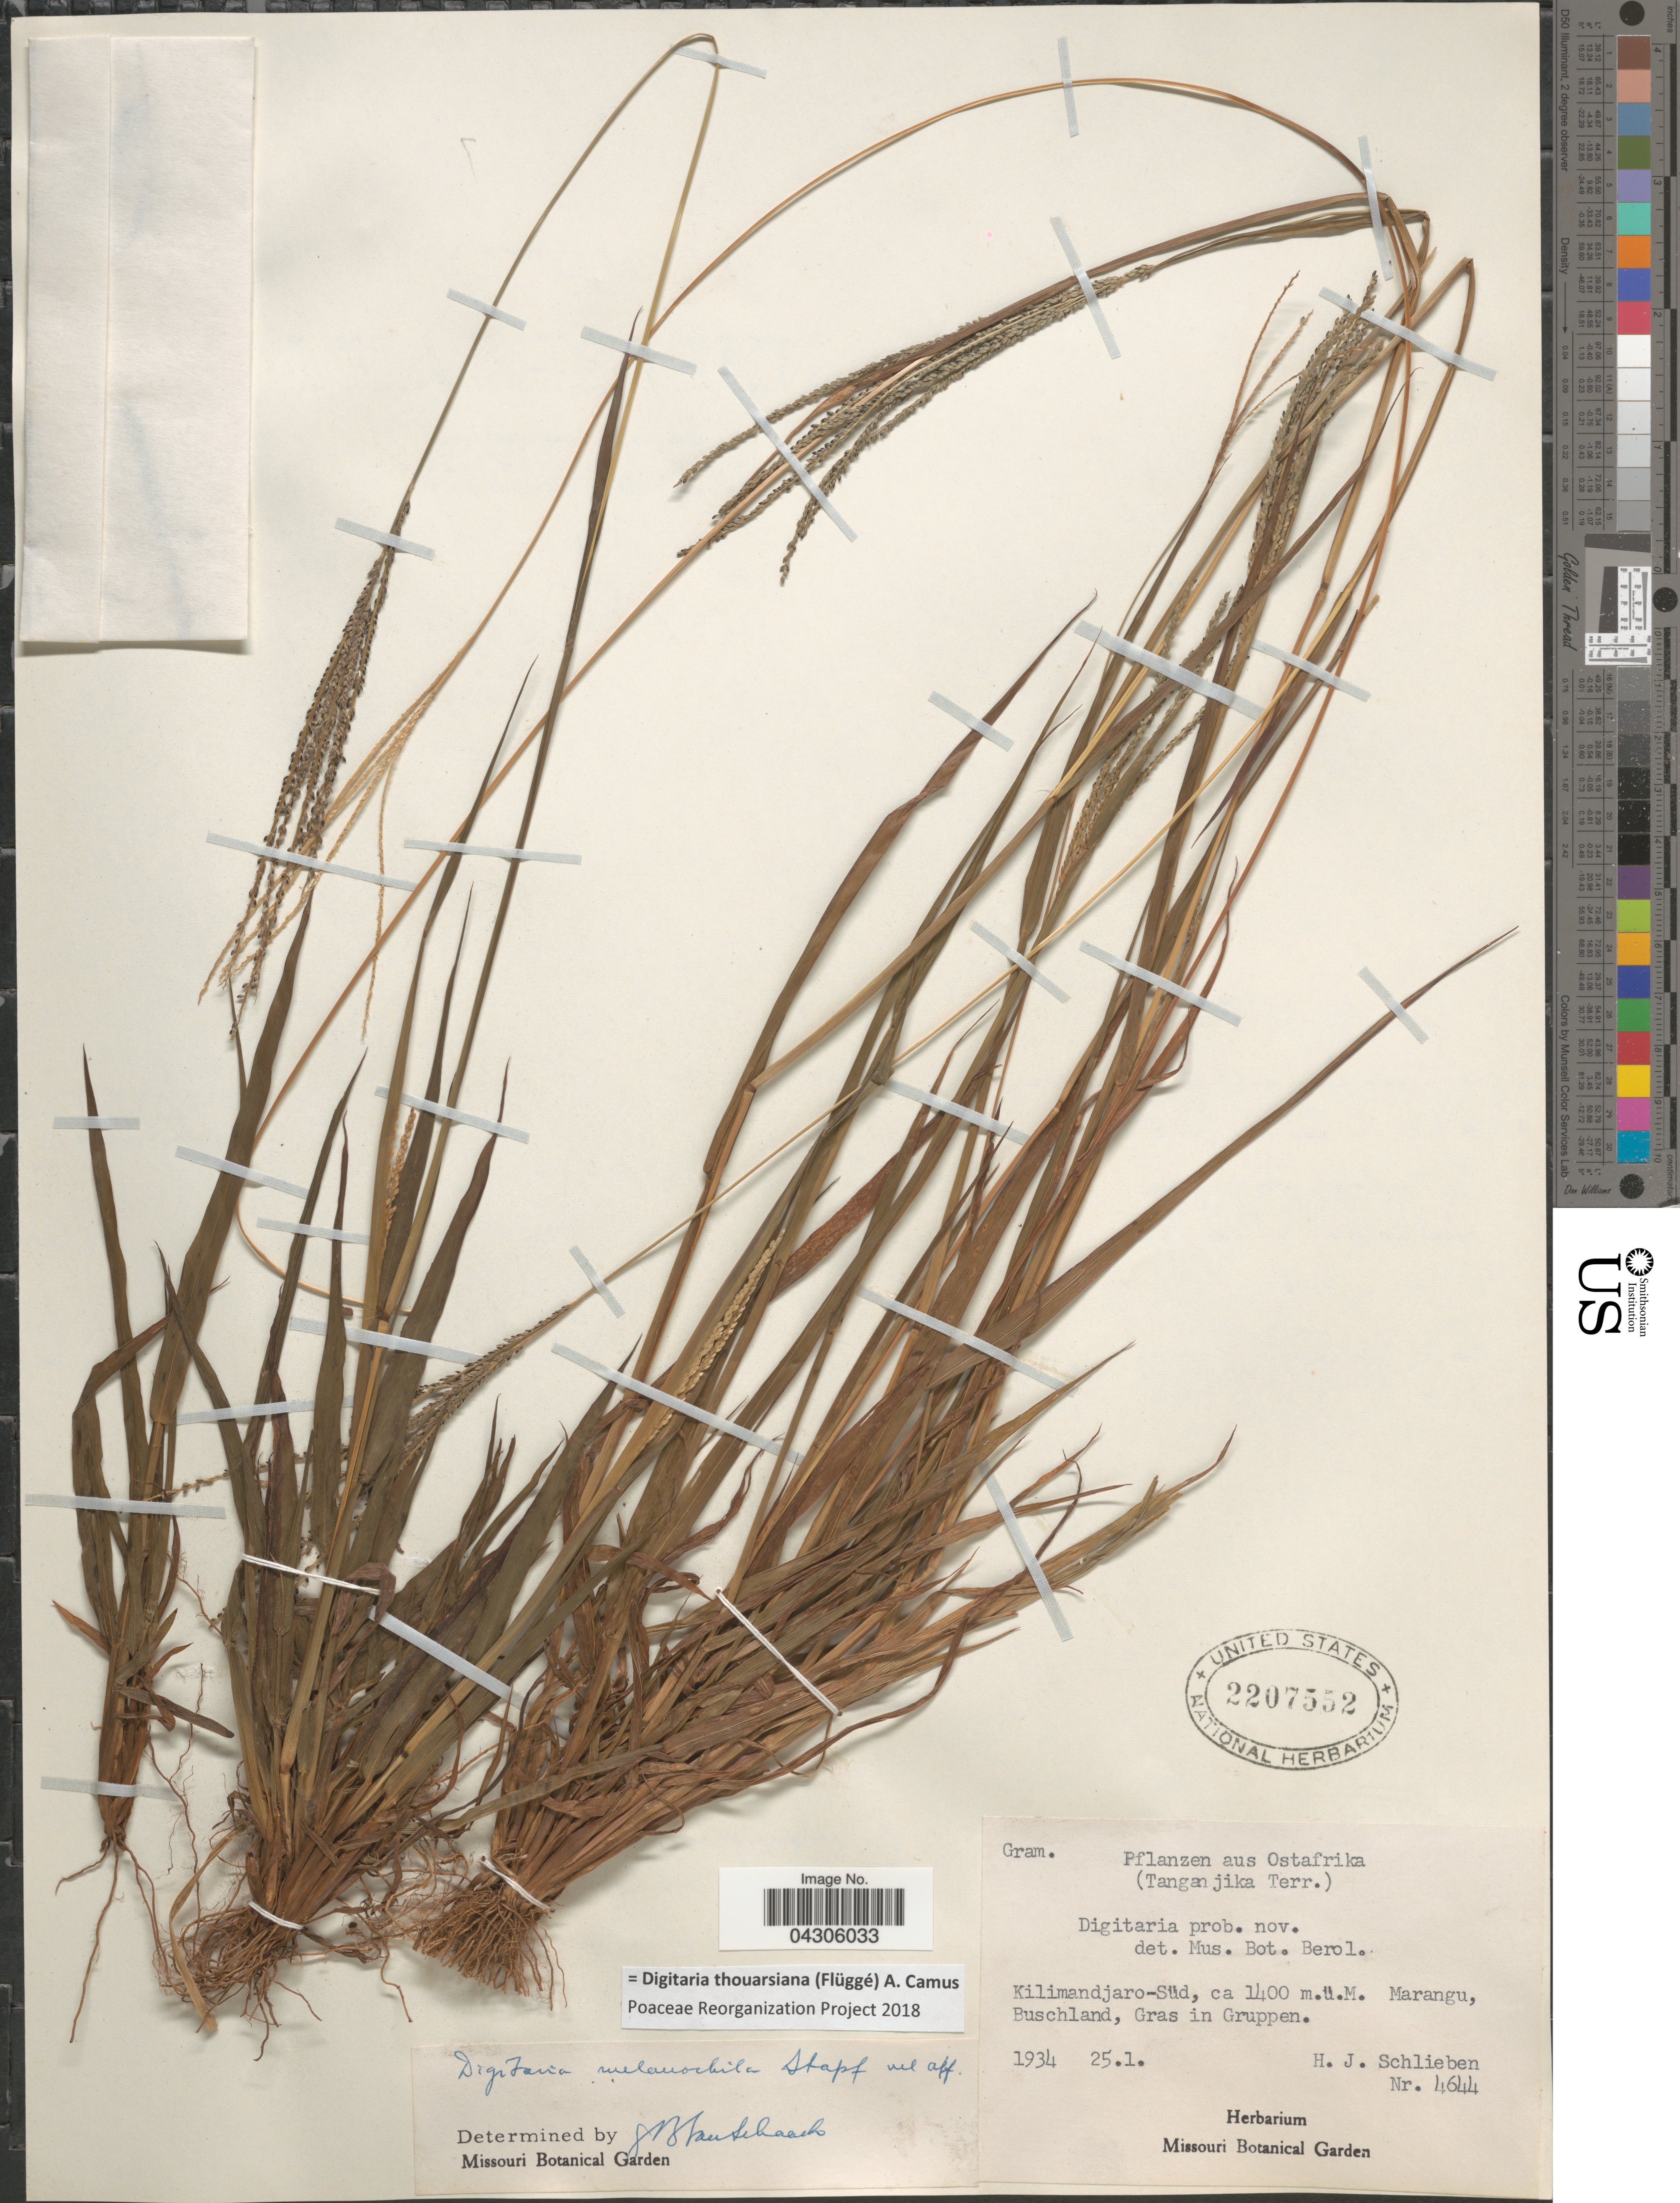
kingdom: Plantae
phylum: Tracheophyta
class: Liliopsida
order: Poales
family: Poaceae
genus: Digitaria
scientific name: Digitaria thouarsiana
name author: (Flüggé) A. Camus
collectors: H. J. Schlieben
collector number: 4644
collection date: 1934-01-25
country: Tanzania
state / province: Kilimanjaro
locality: Ostafrica. (Tanganjika Terr.). Kilimandjaro-Süd. Marangu, Buschland, Gras in Gruppen.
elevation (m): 1400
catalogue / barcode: US 2207552